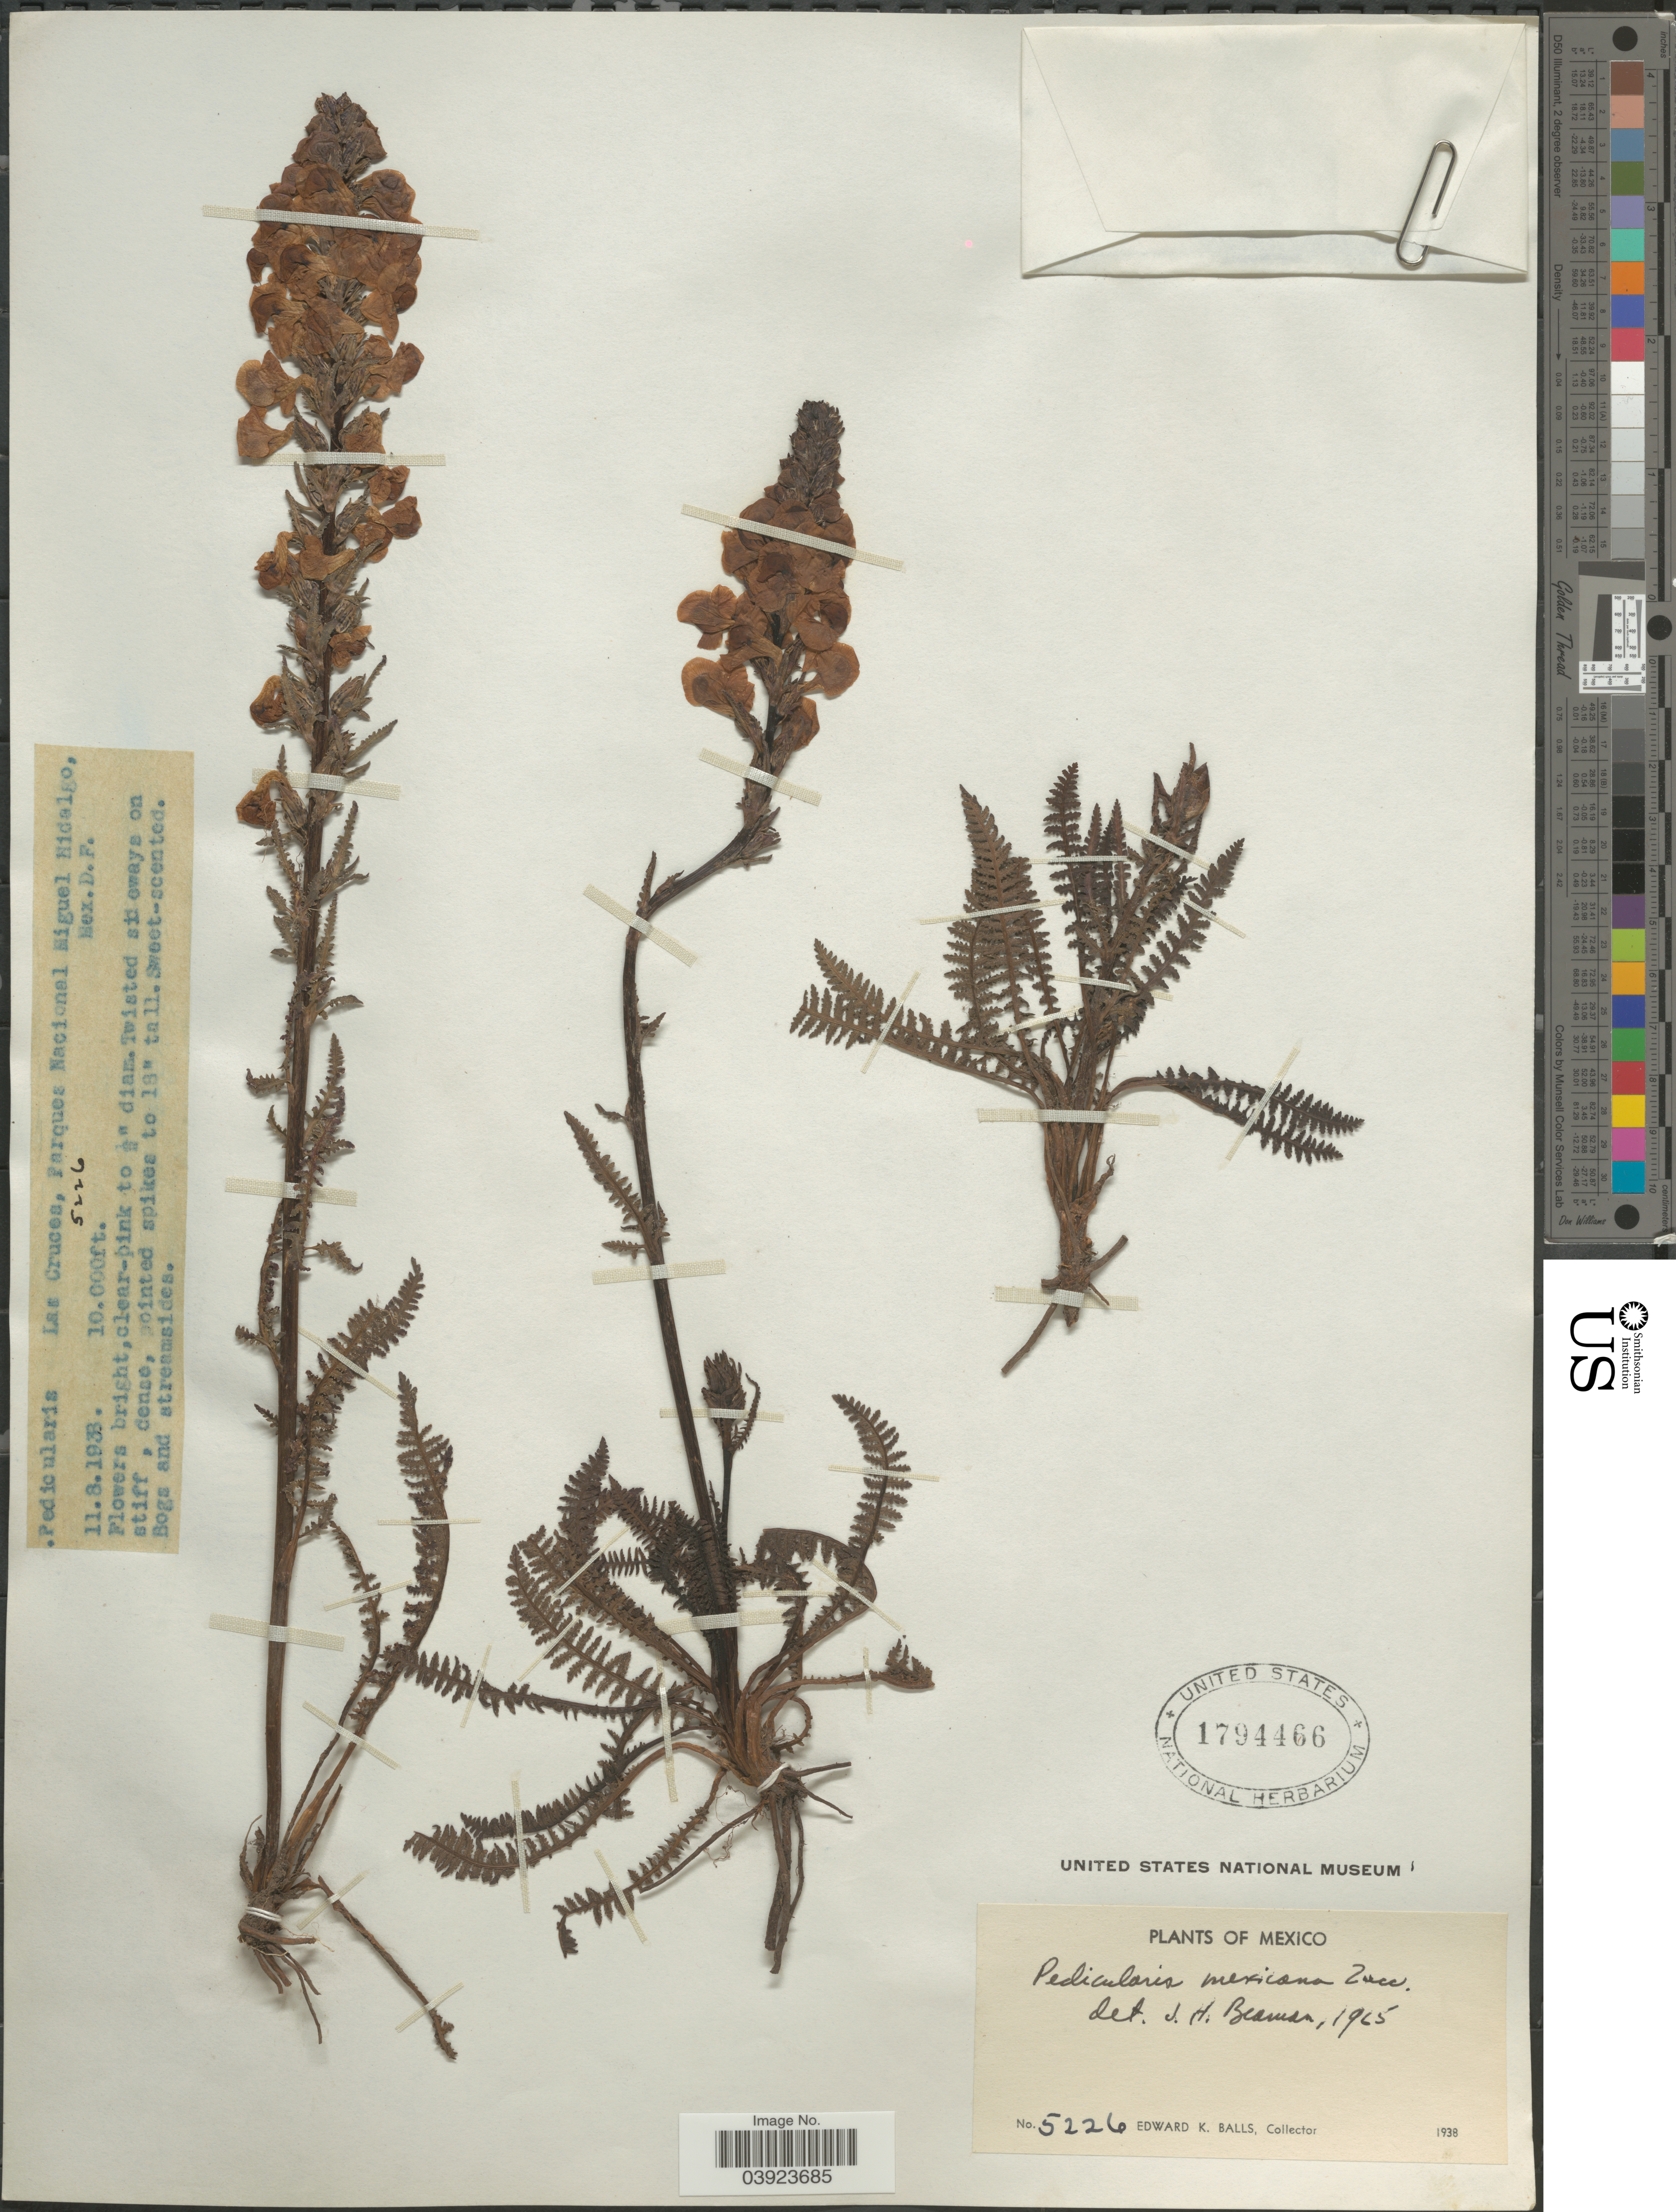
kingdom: Plantae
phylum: Tracheophyta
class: Magnoliopsida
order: Lamiales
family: Orobanchaceae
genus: Pedicularis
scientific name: Pedicularis mexicana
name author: Zucc. ex Bunge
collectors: E. K. Balls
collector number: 5226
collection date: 1938-08-11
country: Mexico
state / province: Distrito Federal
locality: Las Cruces, Parques Nacional Miguel Hidalgo.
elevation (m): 3048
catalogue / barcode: US 1794466